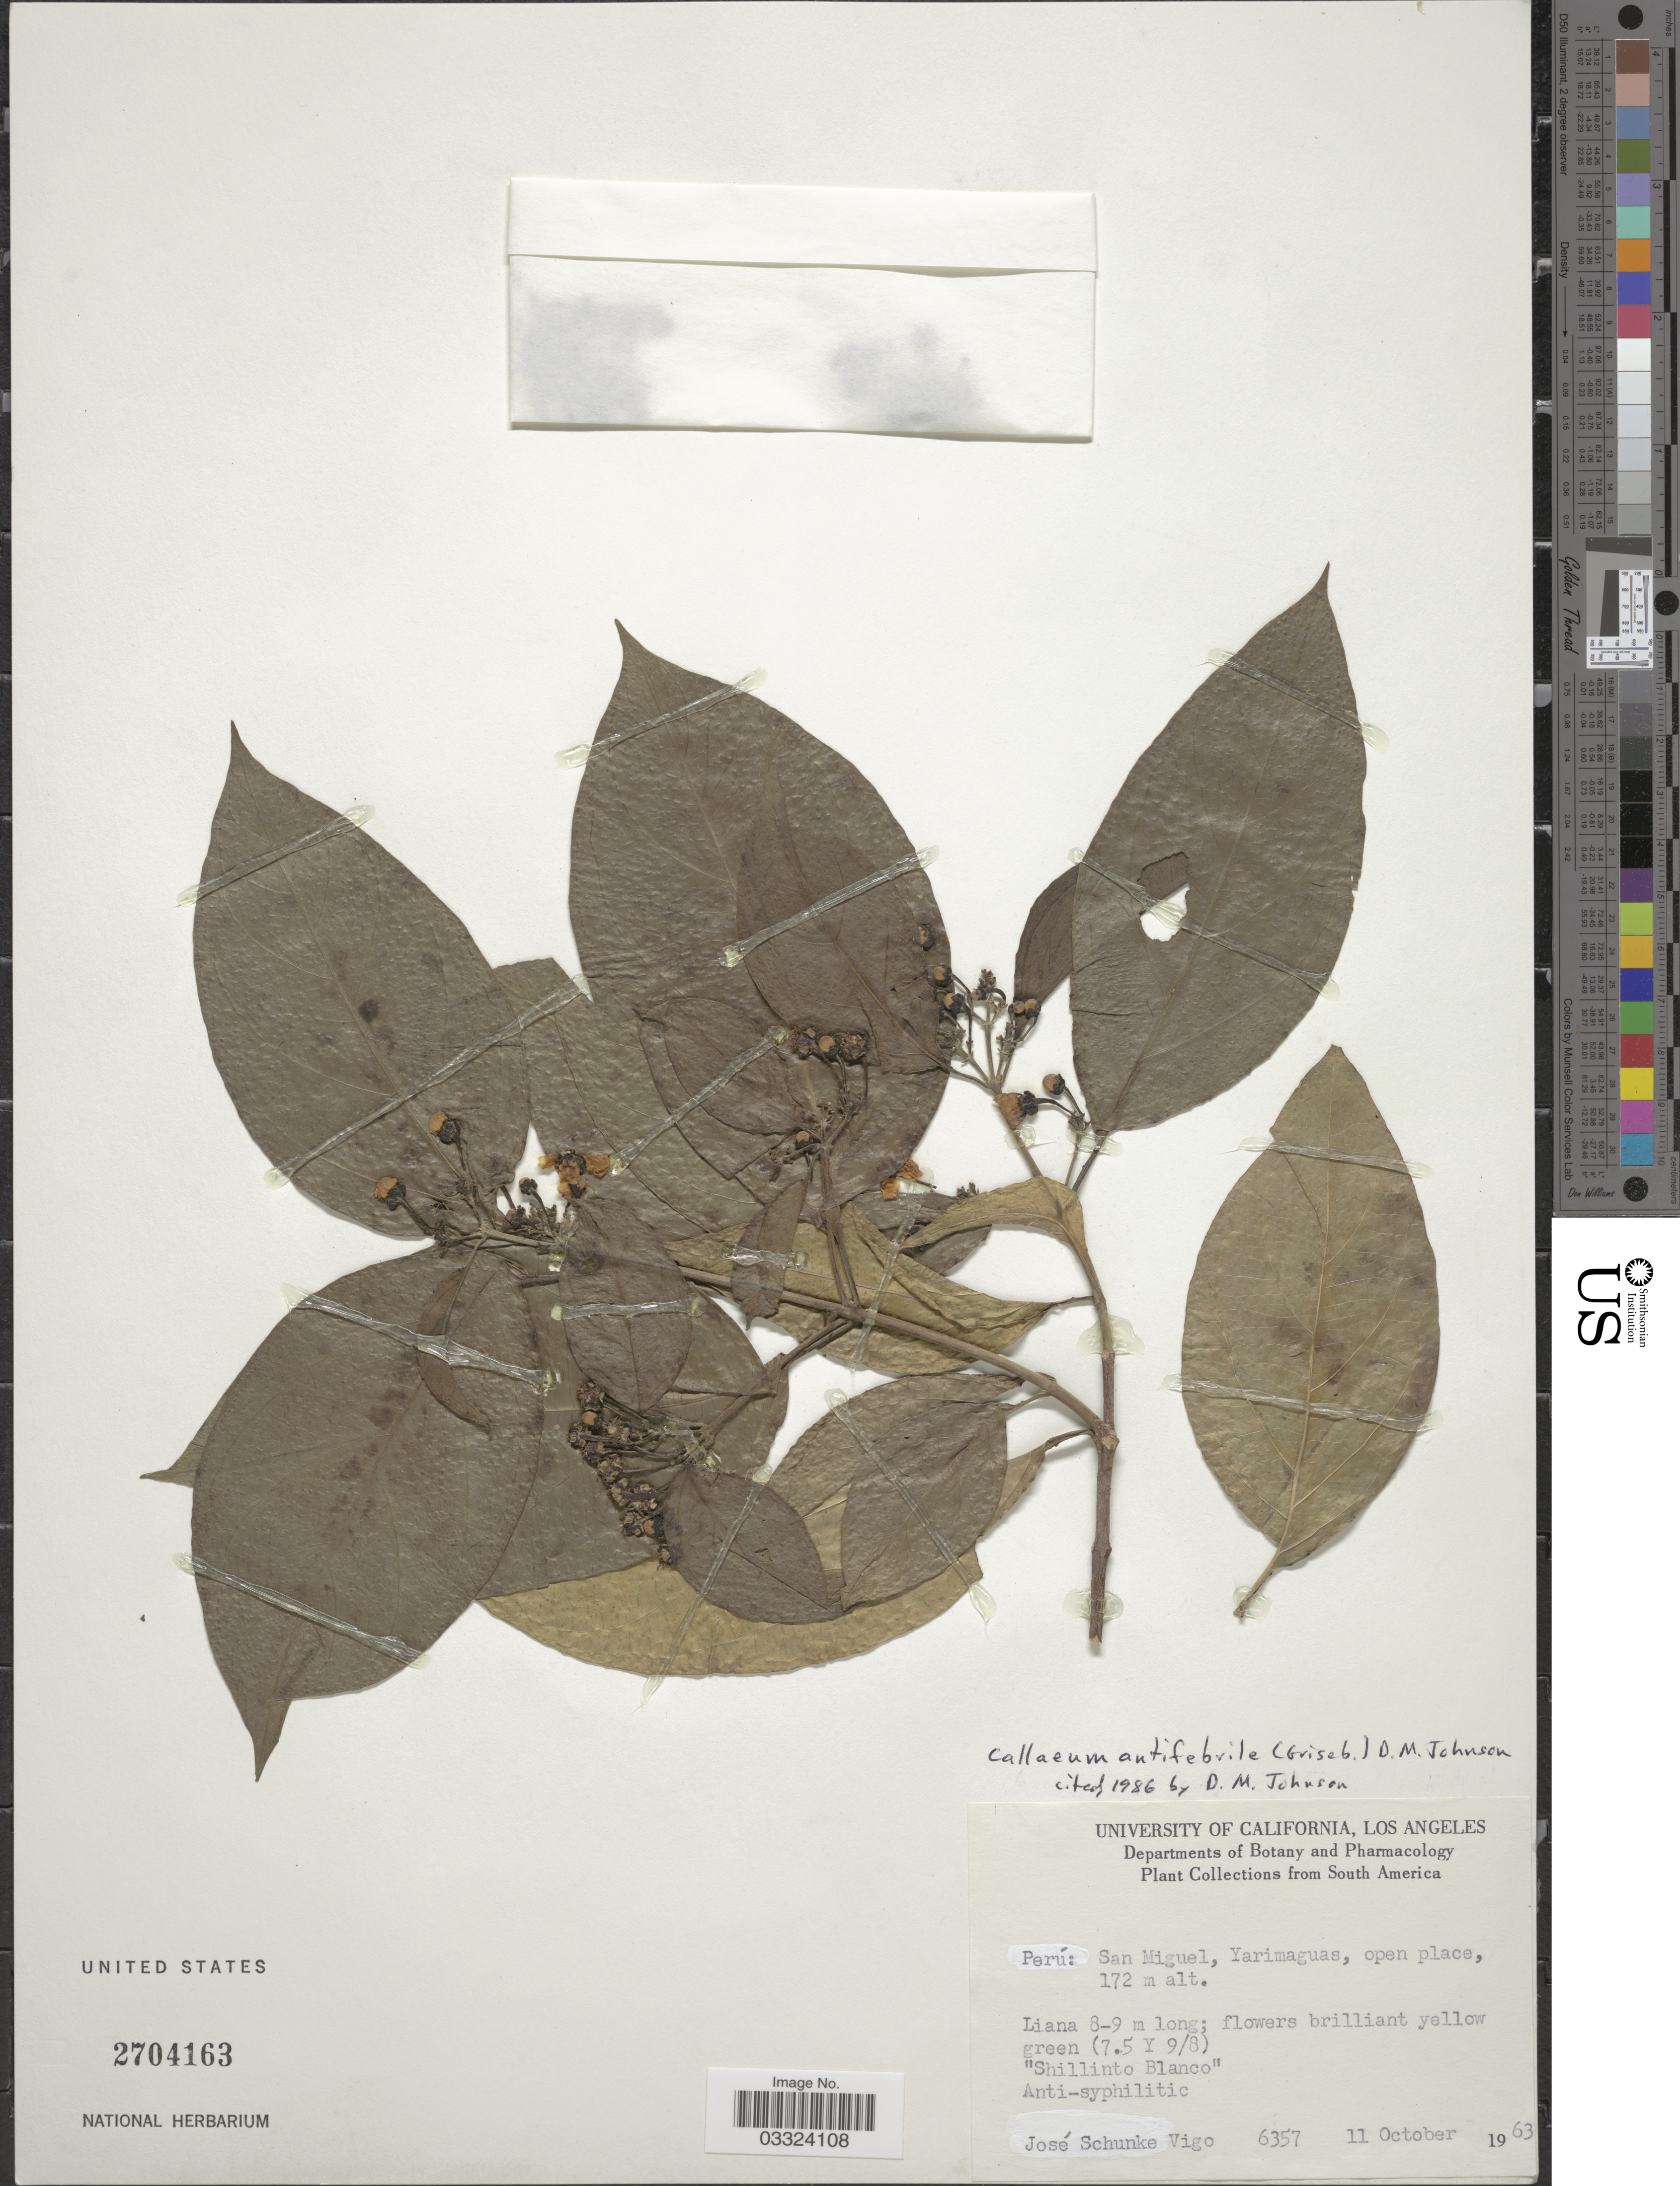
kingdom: Plantae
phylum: Tracheophyta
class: Magnoliopsida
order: Malpighiales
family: Malpighiaceae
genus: Callaeum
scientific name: Callaeum antifebrile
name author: (Ruiz ex Griseb.) D.M. Johnson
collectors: J. Schunke Vigo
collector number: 6357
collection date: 1963-10-11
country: Peru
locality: San Miguel, Yarimaguas.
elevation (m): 172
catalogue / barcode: US 2704163